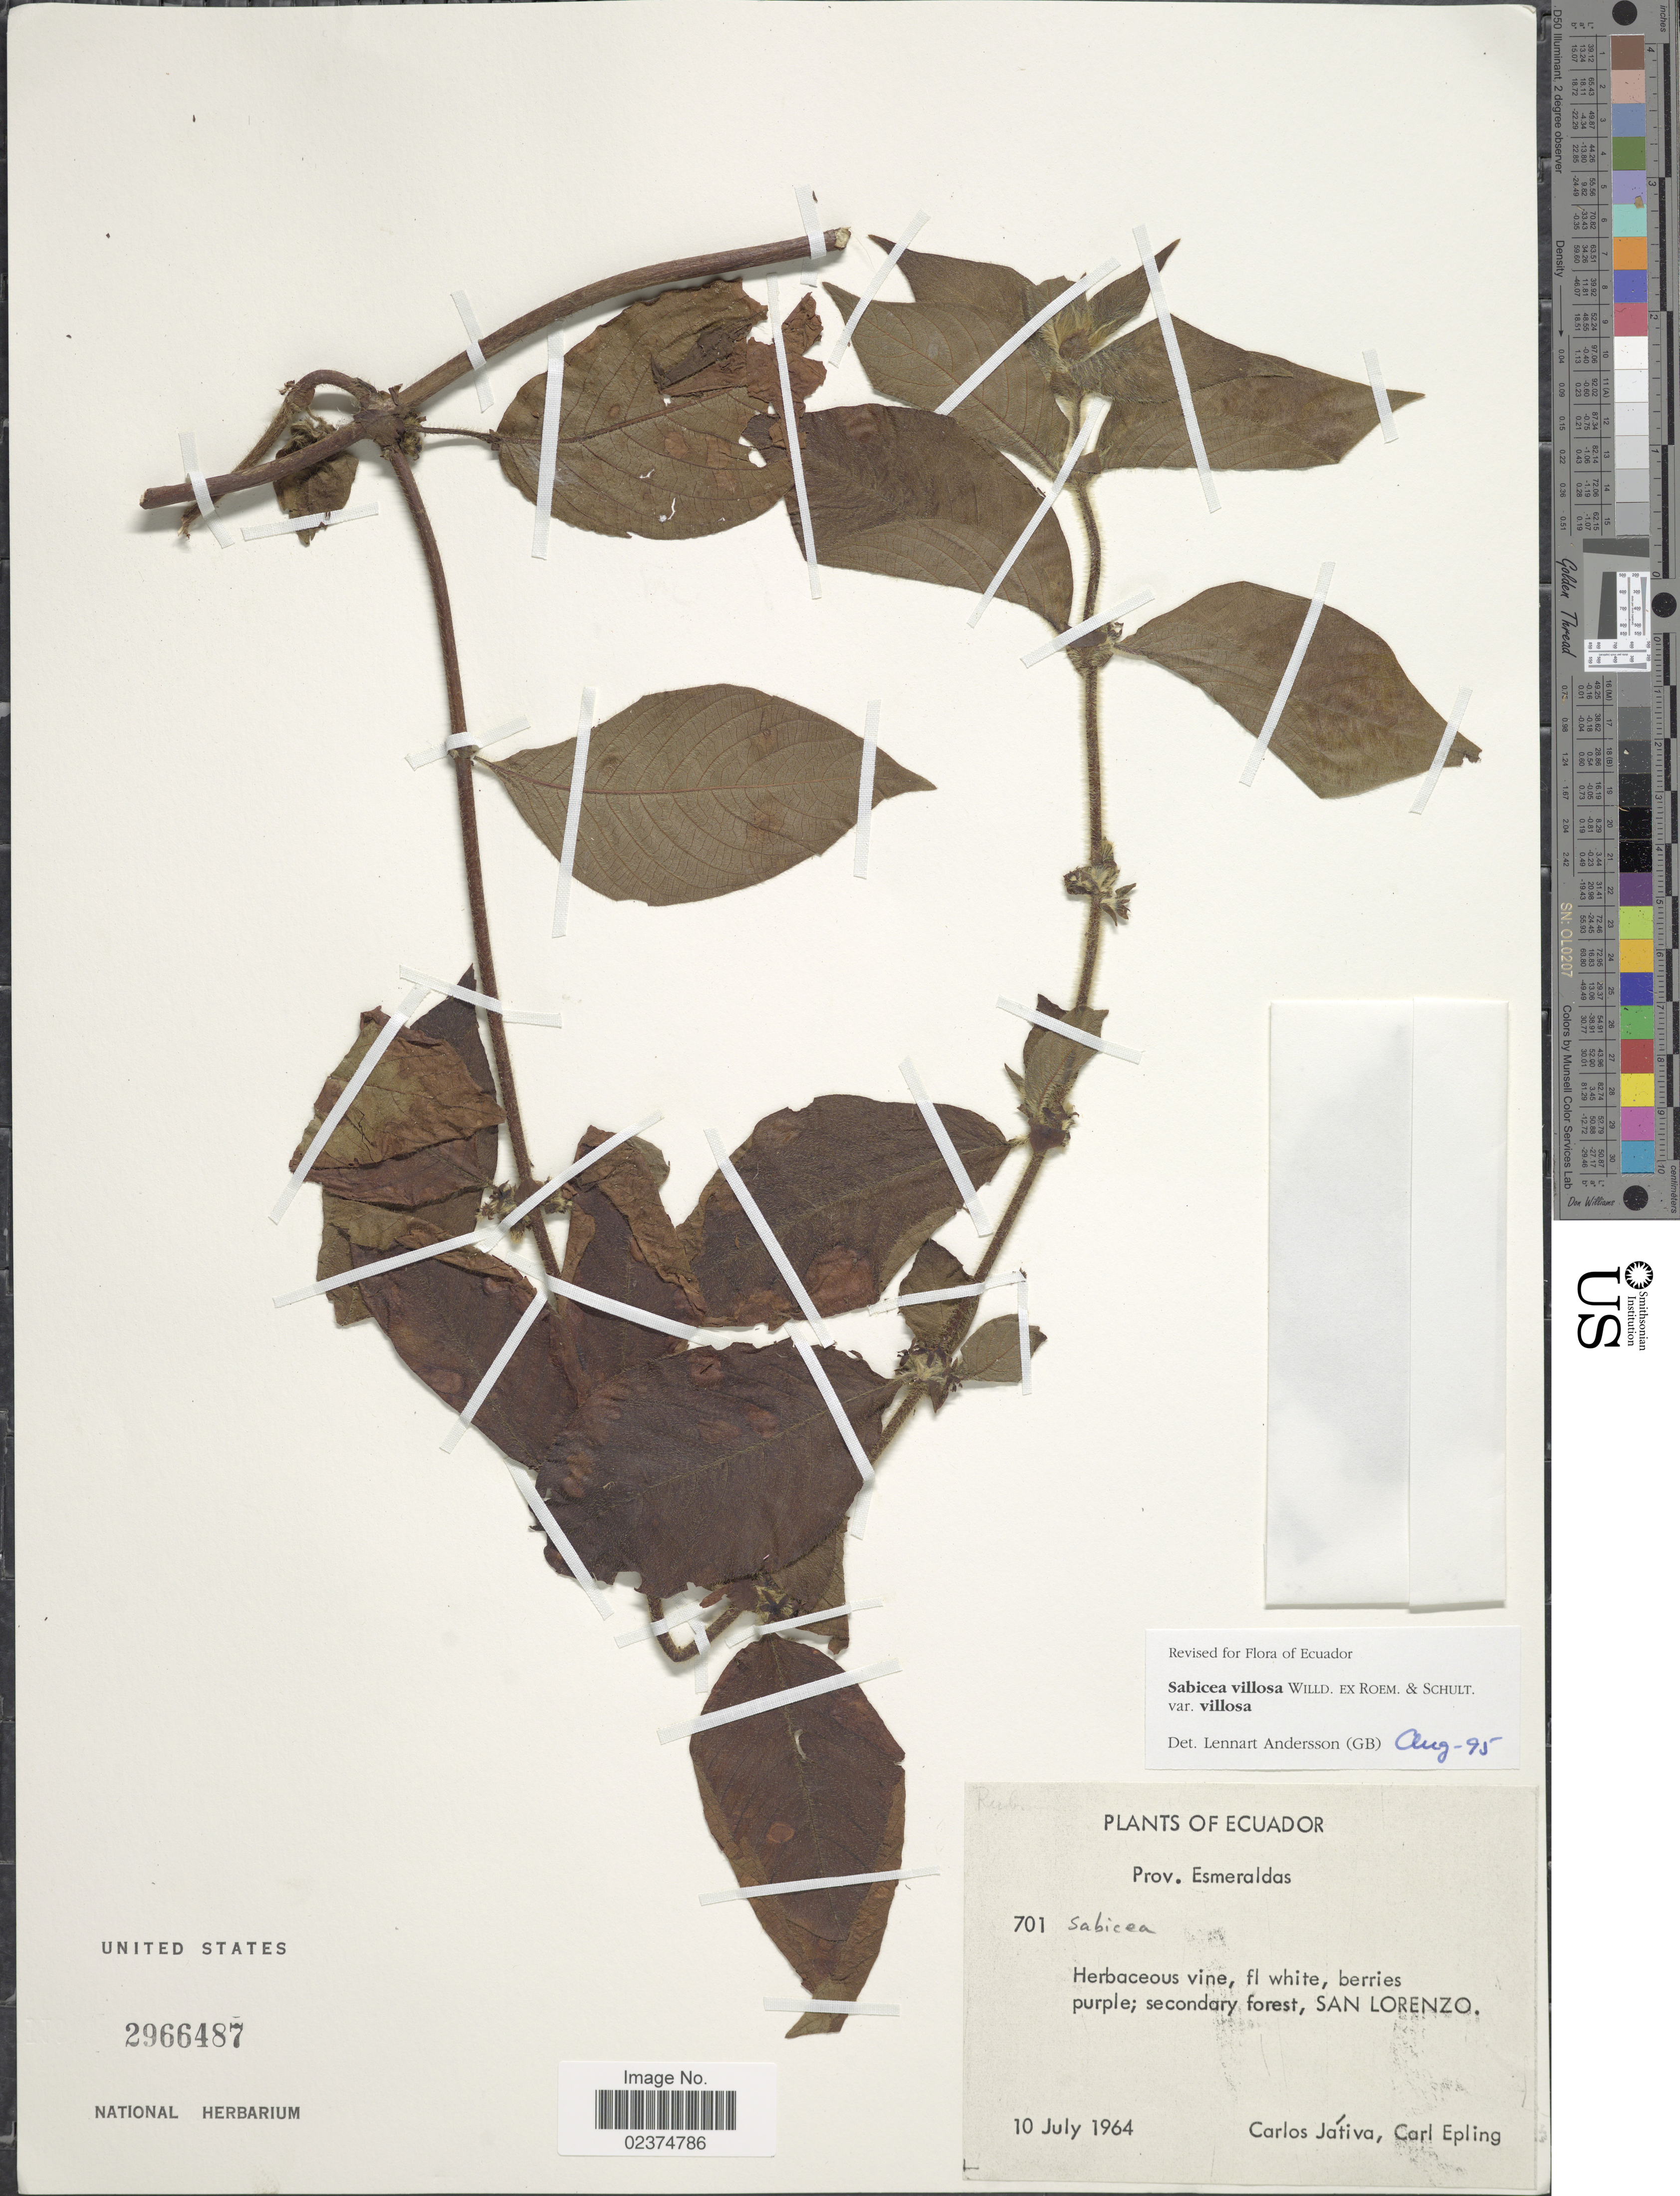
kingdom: Plantae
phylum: Tracheophyta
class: Magnoliopsida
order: Gentianales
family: Rubiaceae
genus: Sabicea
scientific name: Sabicea villosa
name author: Willd. ex Roem. & Schult.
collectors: C. D. Játiva & C. C. Epling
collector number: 701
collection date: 1964-07-10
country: Ecuador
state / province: Esmeraldas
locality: Prov. Esmeraldas. San Lorenzo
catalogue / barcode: US 2966487